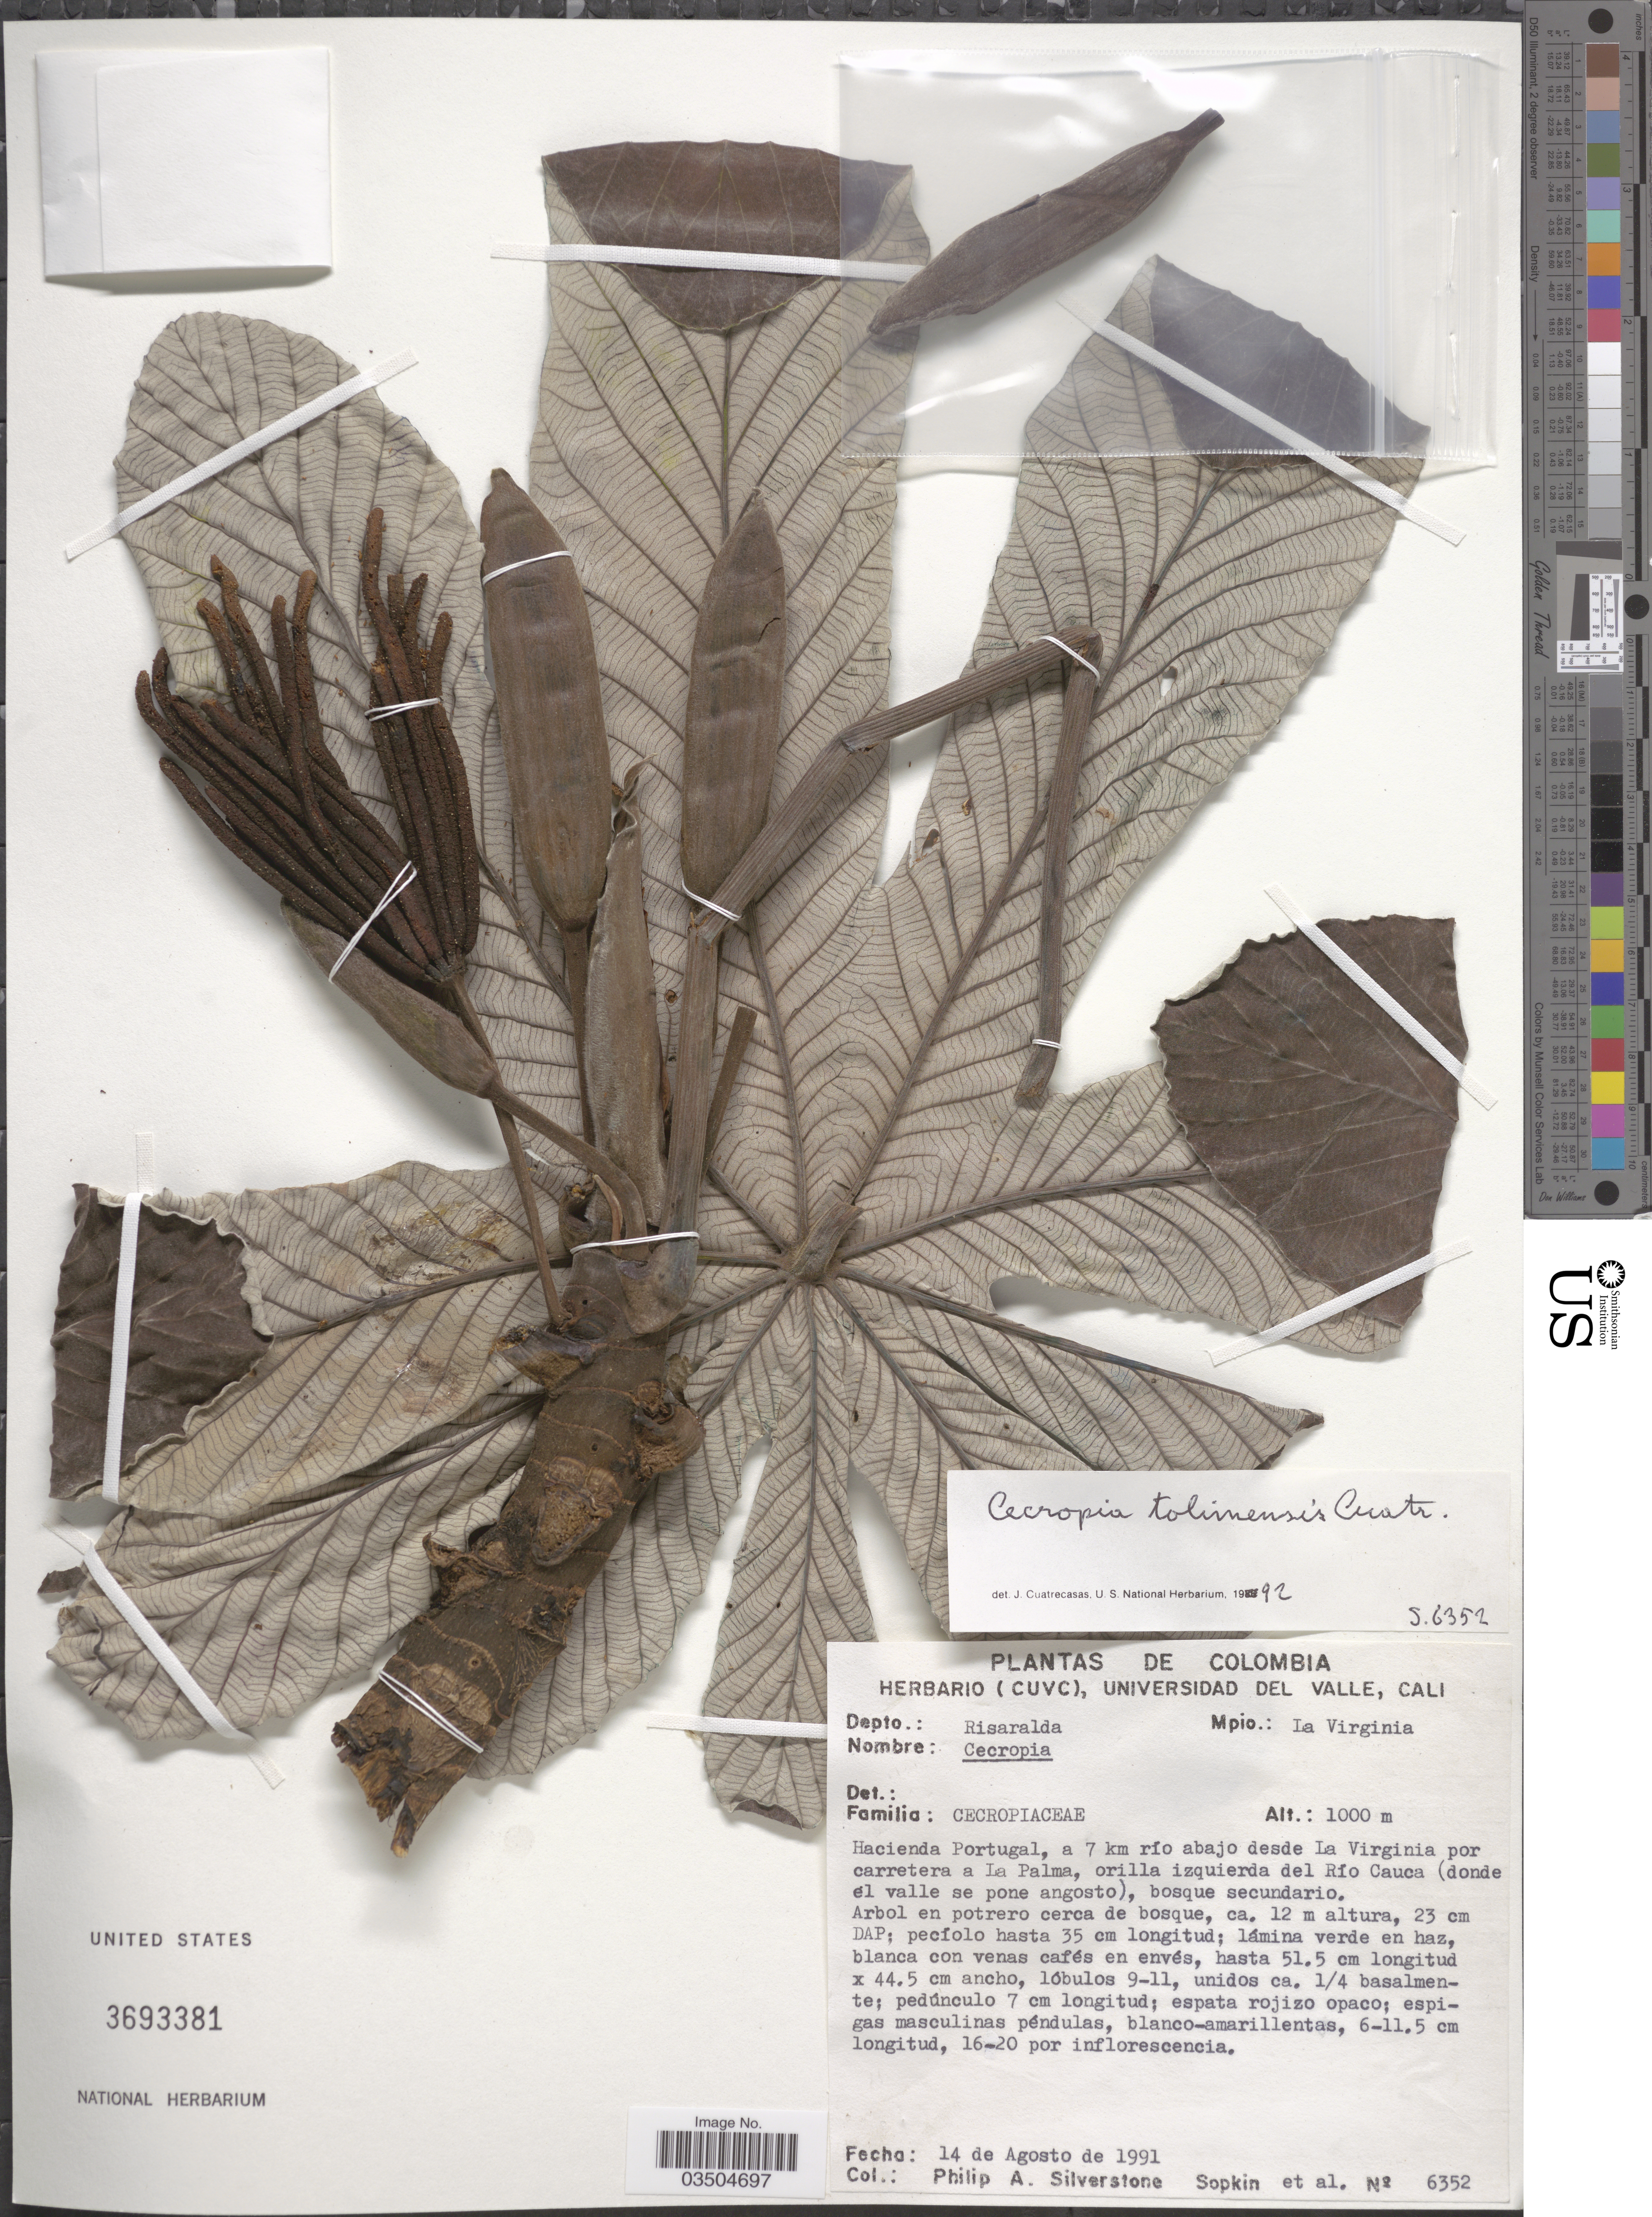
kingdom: Plantae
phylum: Tracheophyta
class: Magnoliopsida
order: Rosales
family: Urticaceae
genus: Cecropia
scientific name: Cecropia tolimensis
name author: Cuatrec.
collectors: P. A. Silverstone-Sopkin & et al.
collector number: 6352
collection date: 1991-08-14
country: Colombia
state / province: Risaralda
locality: Depto.: Risaralda. Mpio.: La Virginia. Haciendo Portuga., a 7 km río abajo desde La Virginia por carretera a La Palma, orilla izquierda del Río Cauca (donde el valle se pone angosto).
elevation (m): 1000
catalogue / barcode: US 3693381